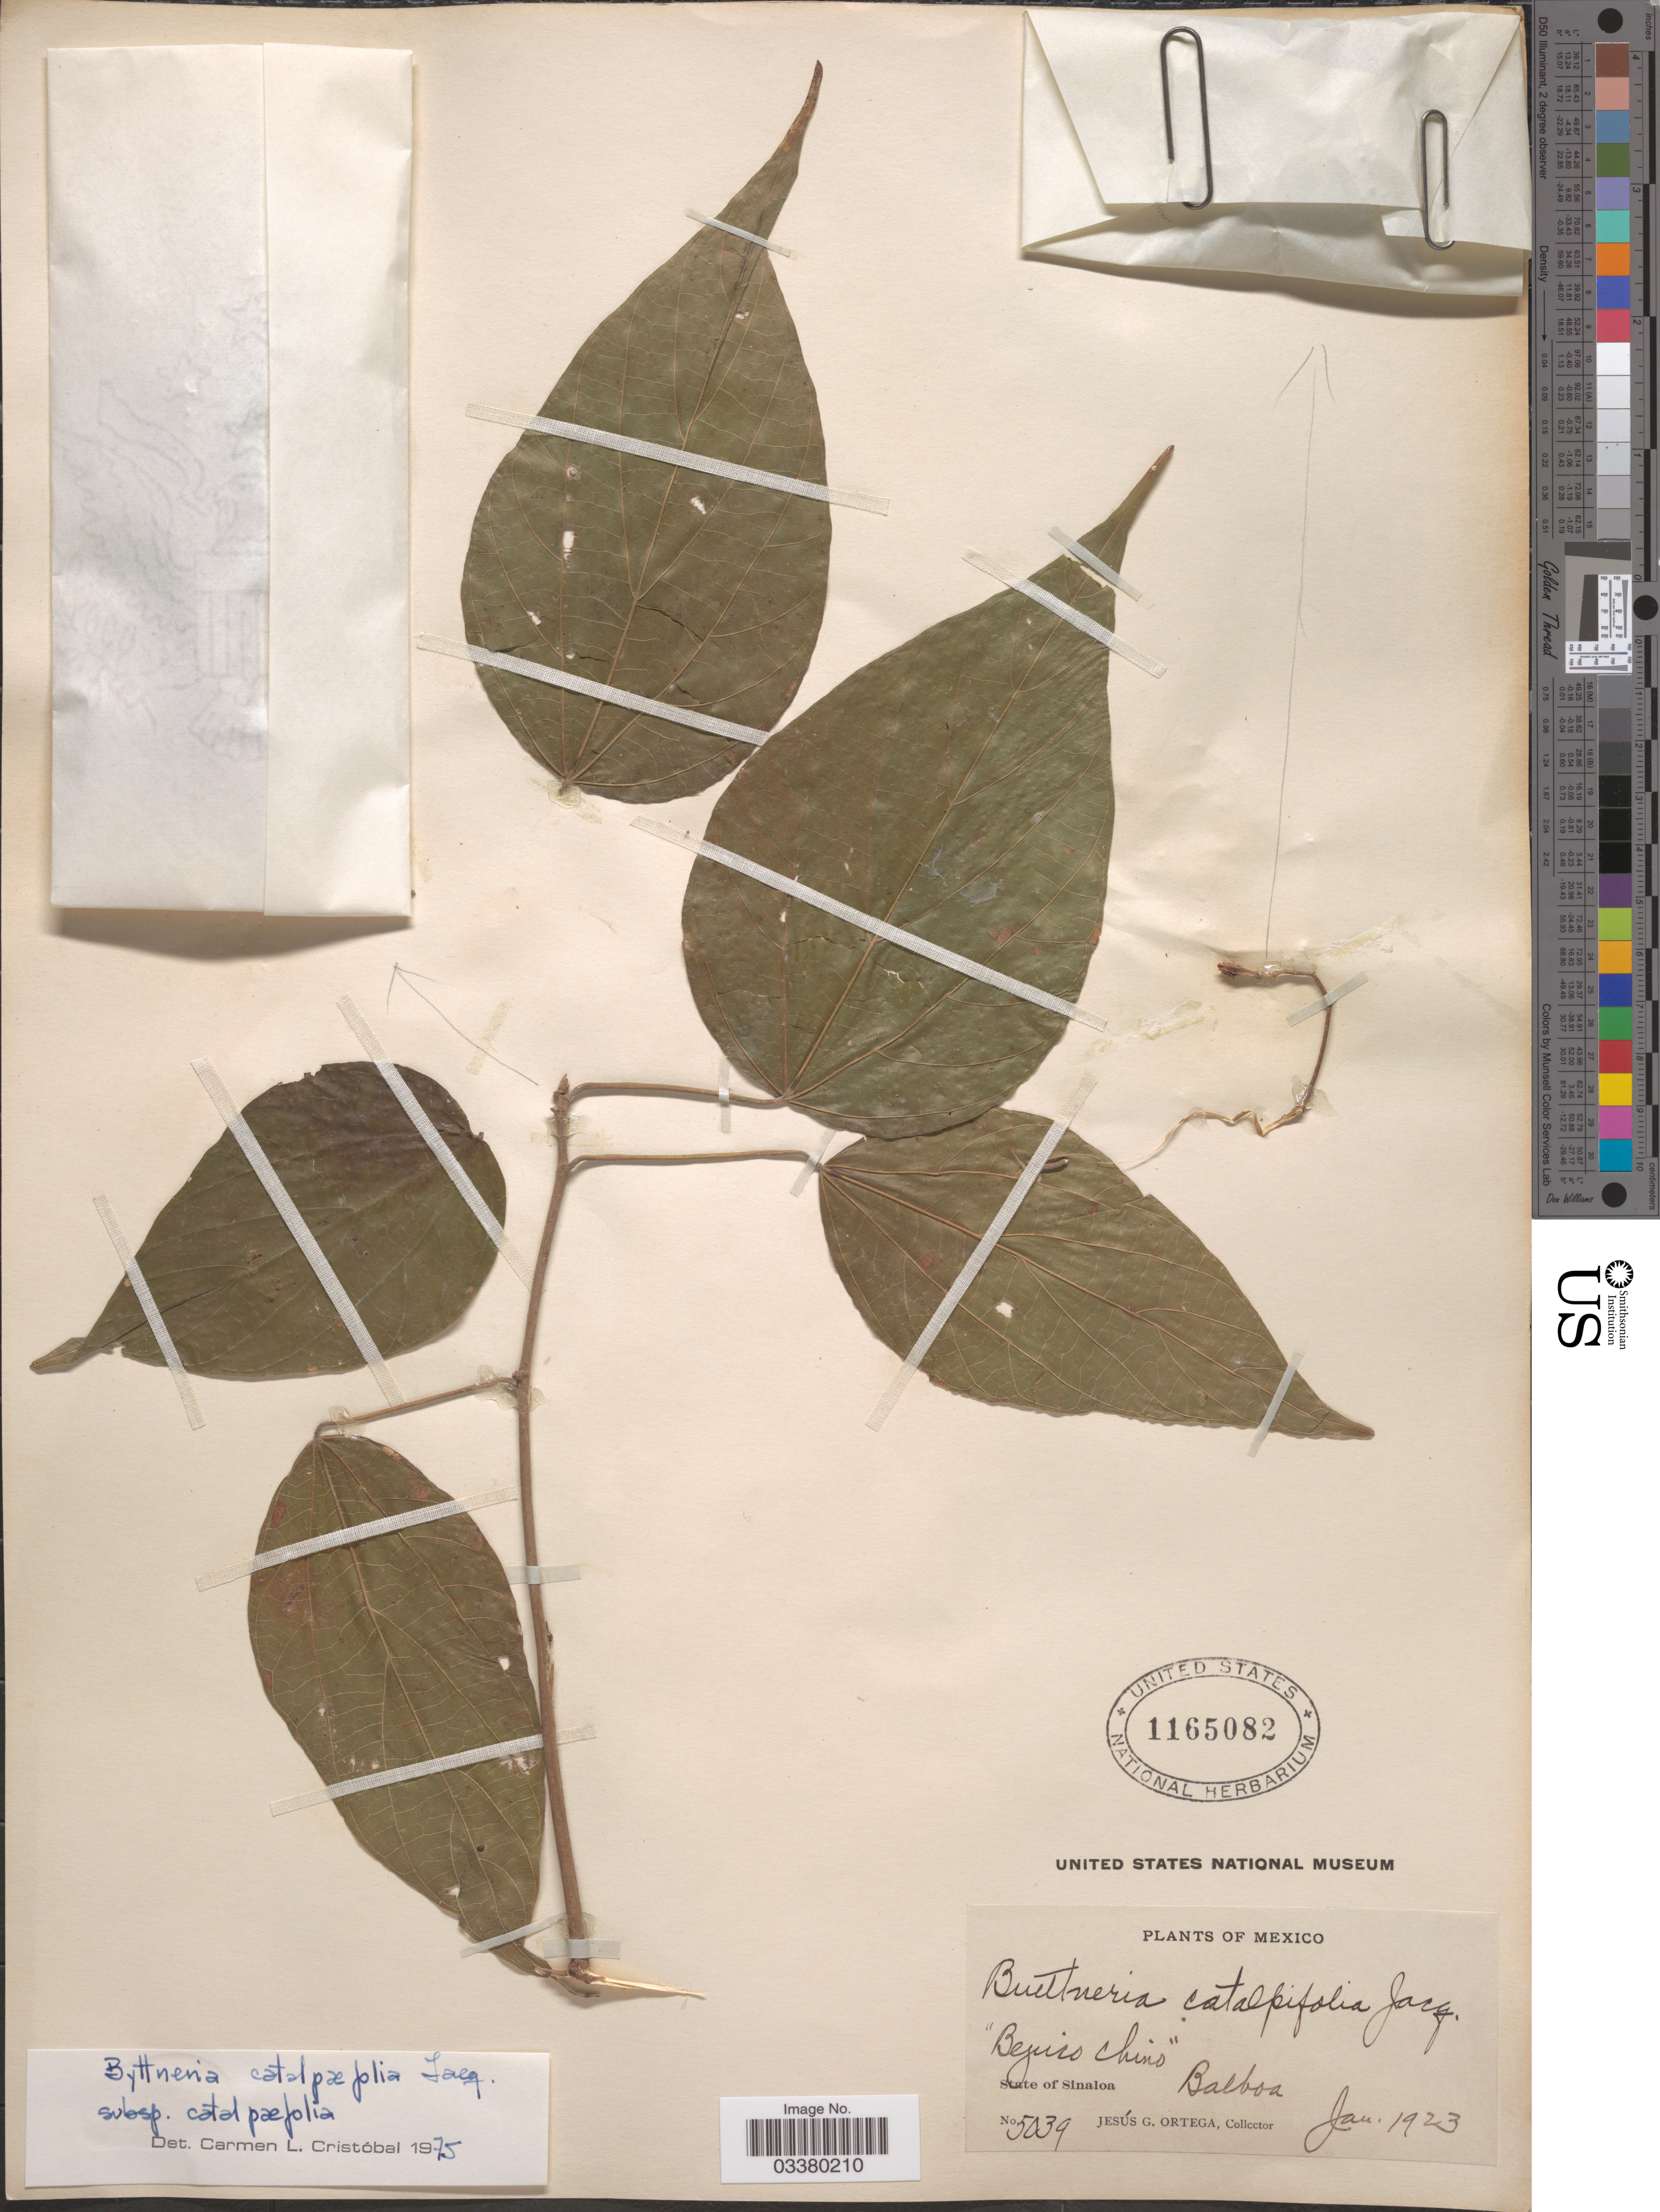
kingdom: Plantae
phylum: Tracheophyta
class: Magnoliopsida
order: Malvales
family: Malvaceae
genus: Byttneria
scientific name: Byttneria catalpifolia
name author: Jacq.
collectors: J. Ortega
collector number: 5039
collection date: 1923-01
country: Mexico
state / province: Sinaloa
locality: Balboa.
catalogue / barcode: US 1165082